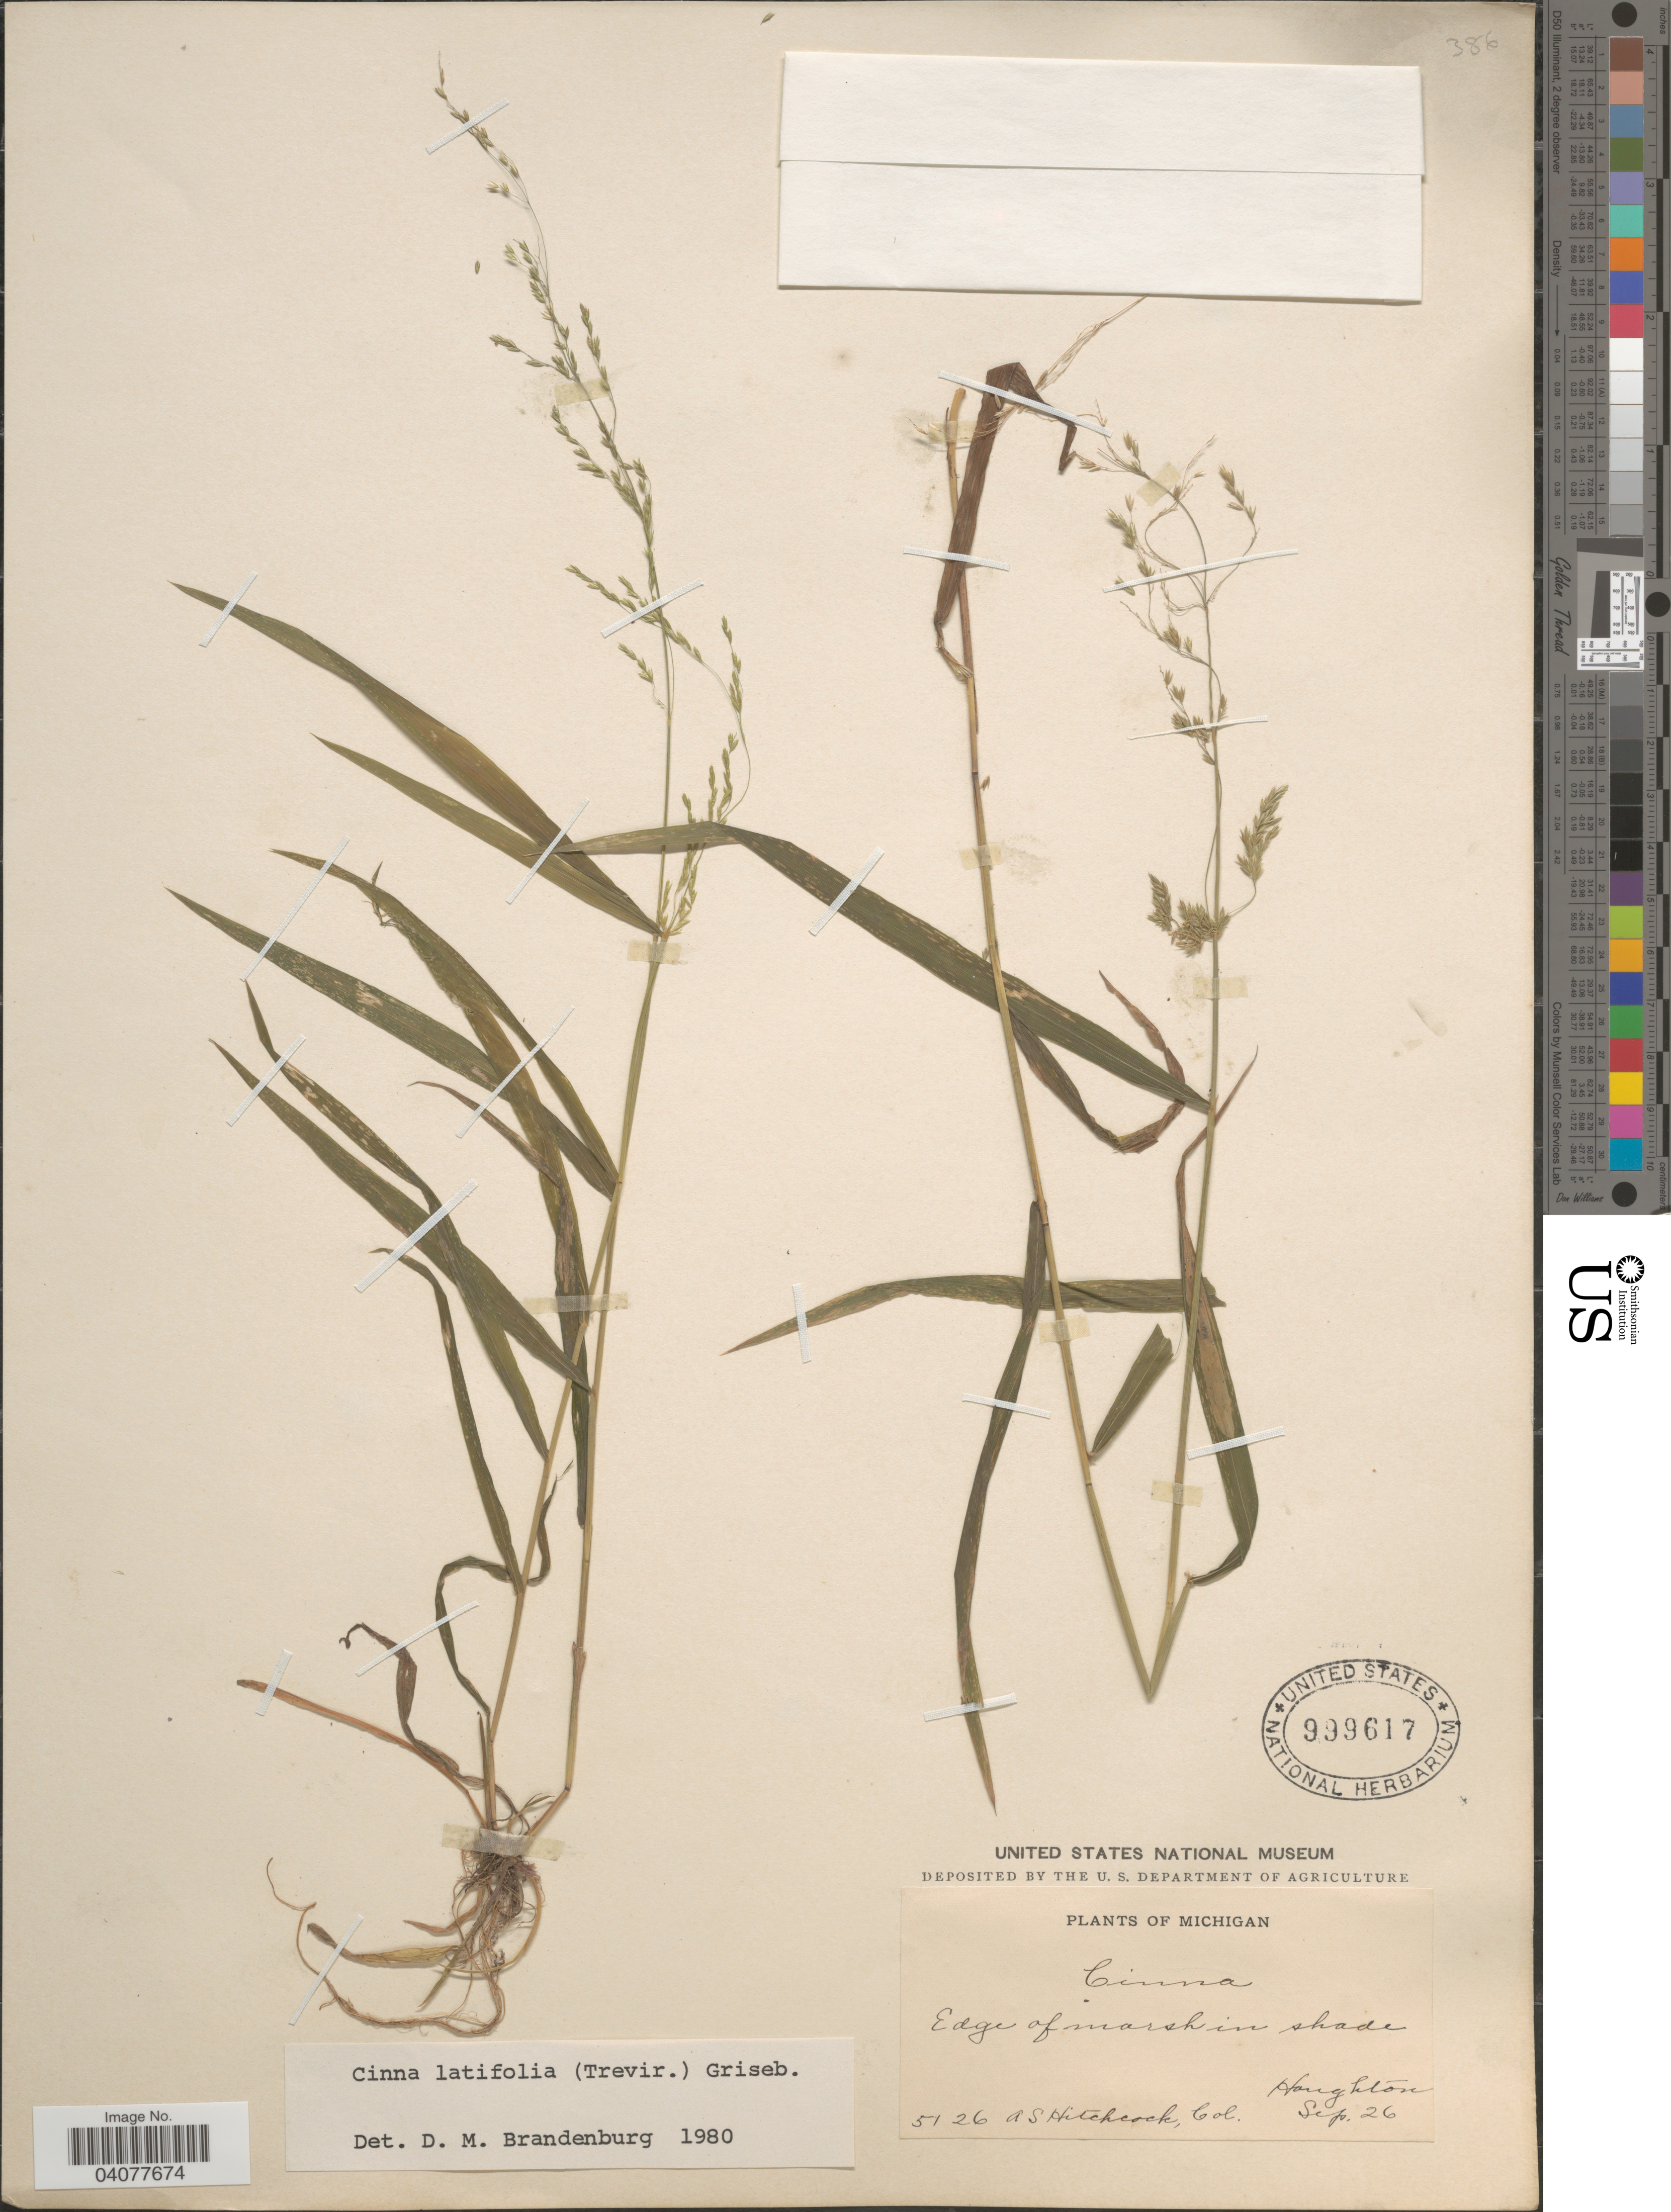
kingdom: Plantae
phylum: Tracheophyta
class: Liliopsida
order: Poales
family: Poaceae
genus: Cinna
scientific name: Cinna latifolia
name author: (Trevir. ex Goeppert) Griseb.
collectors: A. S. Hitchcock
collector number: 5126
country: United States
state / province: Michigan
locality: Edge of marsh in shade. Houghton.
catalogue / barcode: US 999617